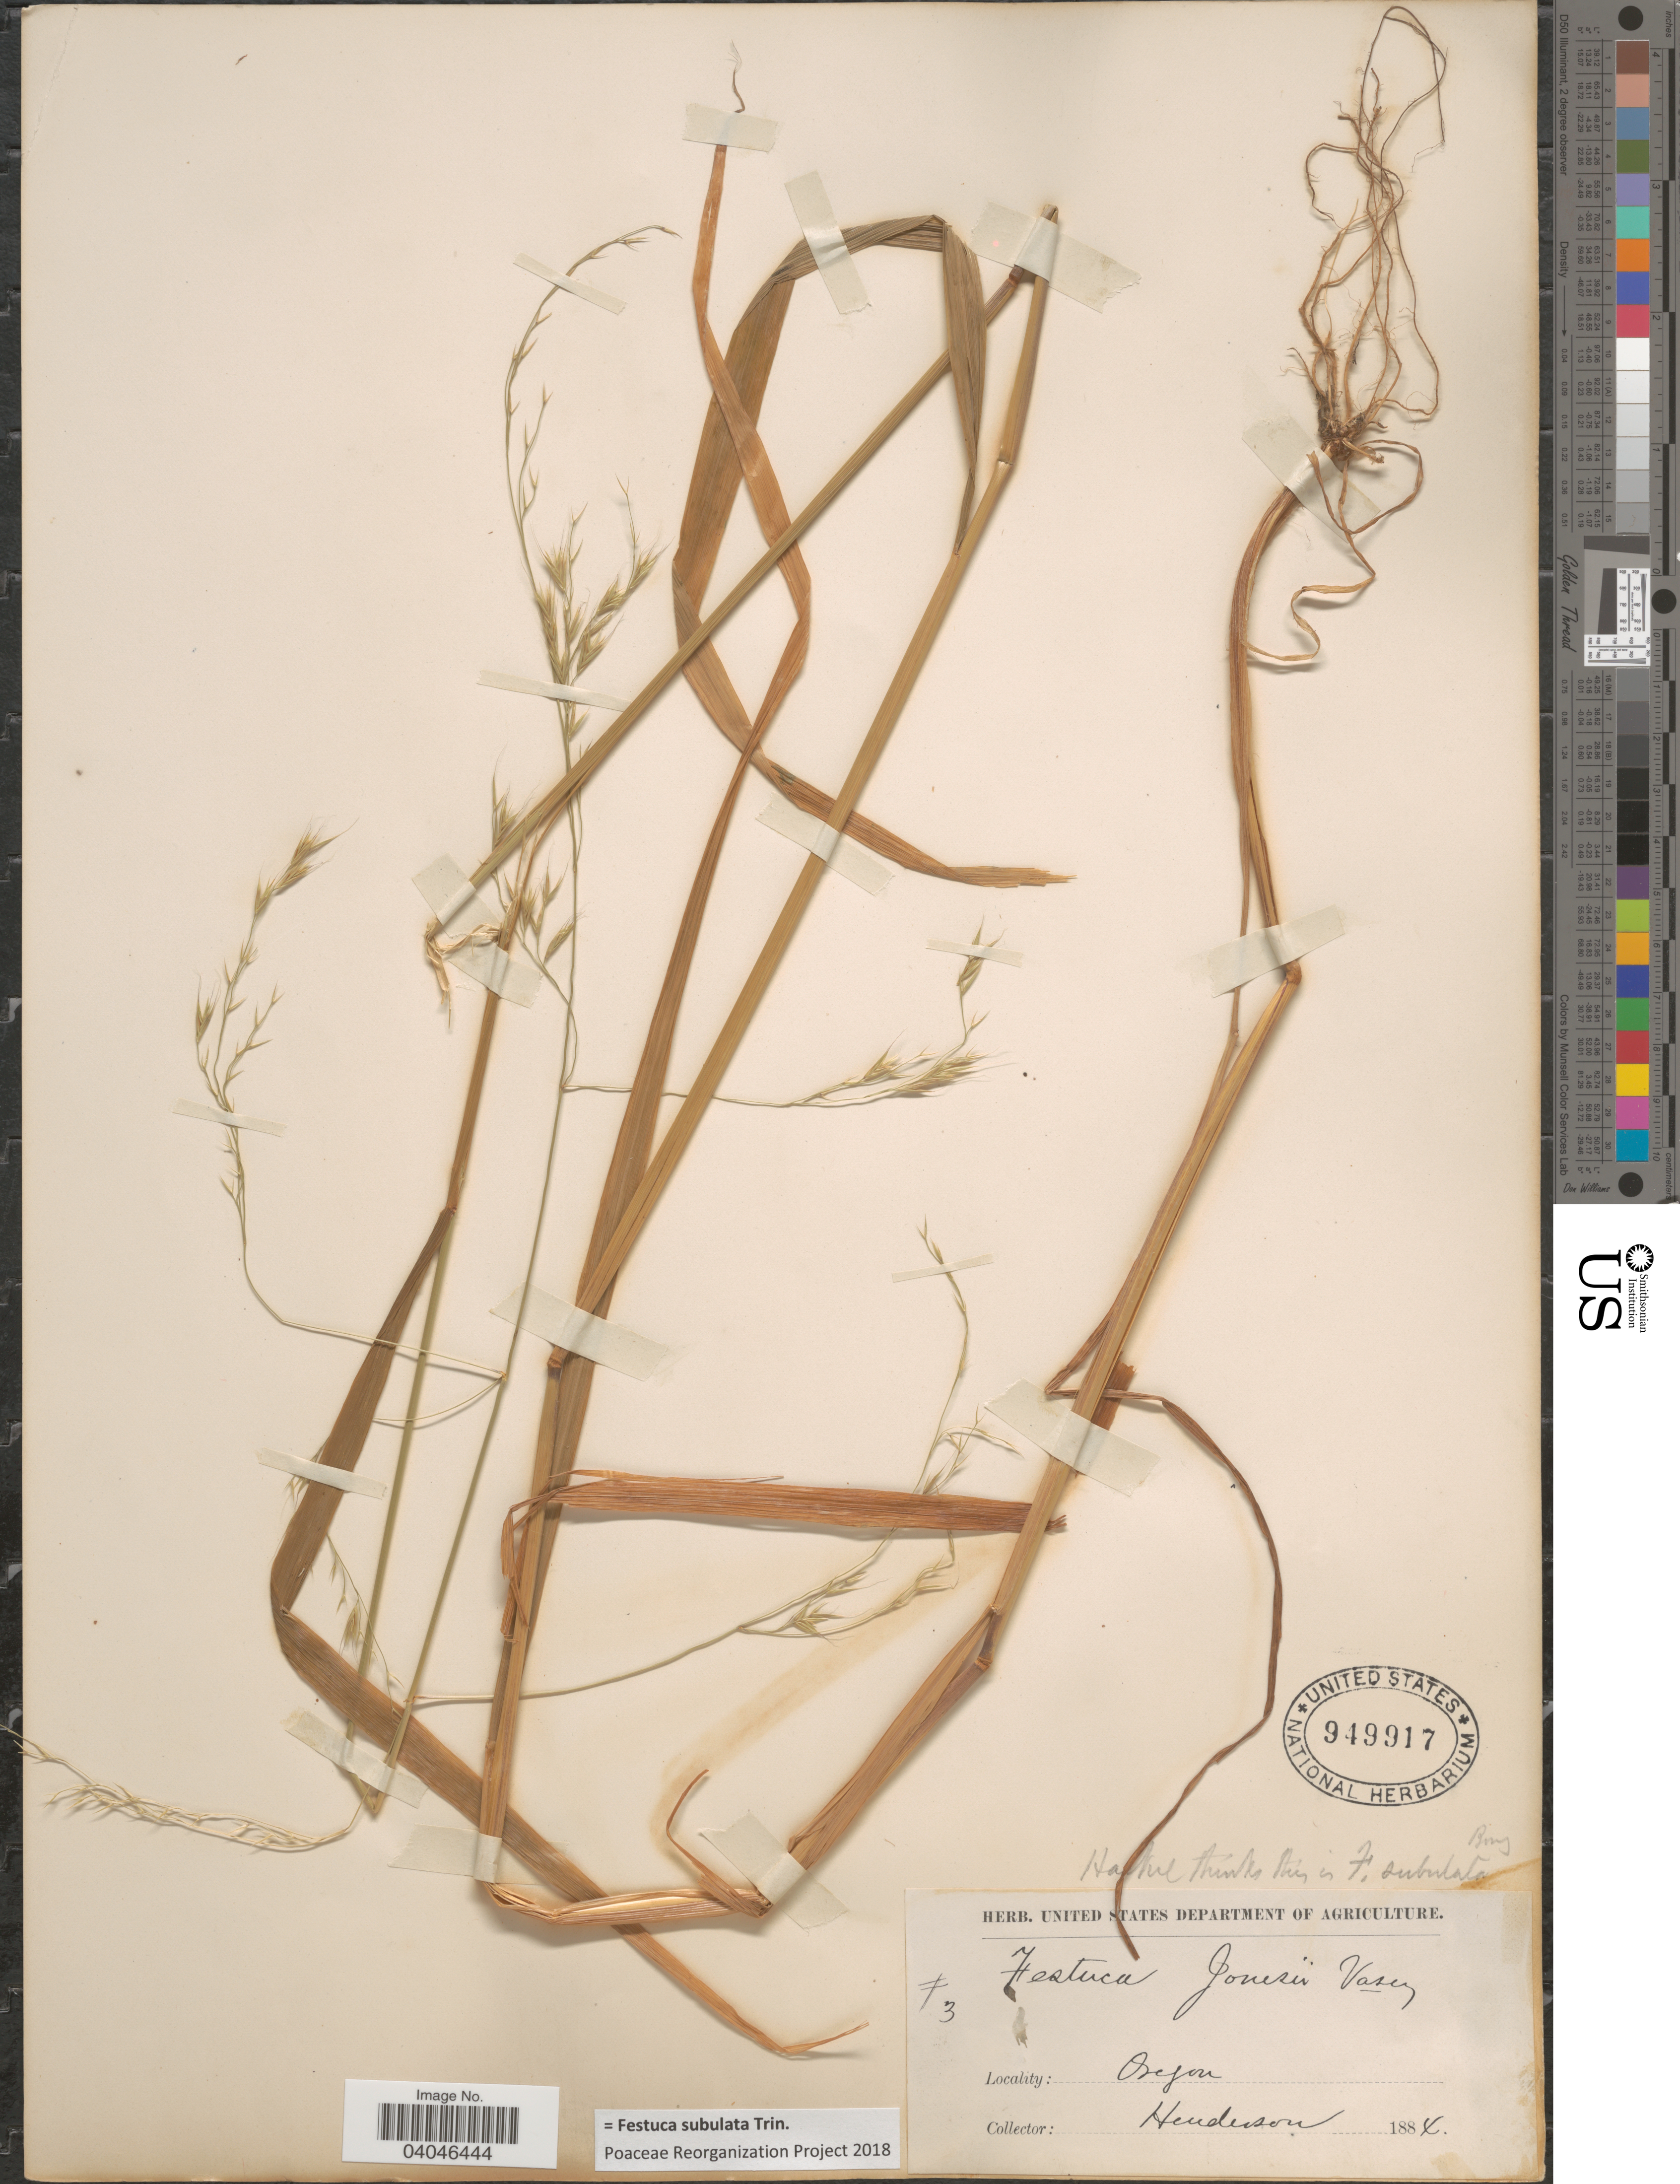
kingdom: Plantae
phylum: Tracheophyta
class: Liliopsida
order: Poales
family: Poaceae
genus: Festuca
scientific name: Festuca subulata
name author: Trin.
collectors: -. Henderson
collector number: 3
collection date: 1884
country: United States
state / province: Oregon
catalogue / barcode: US 949917